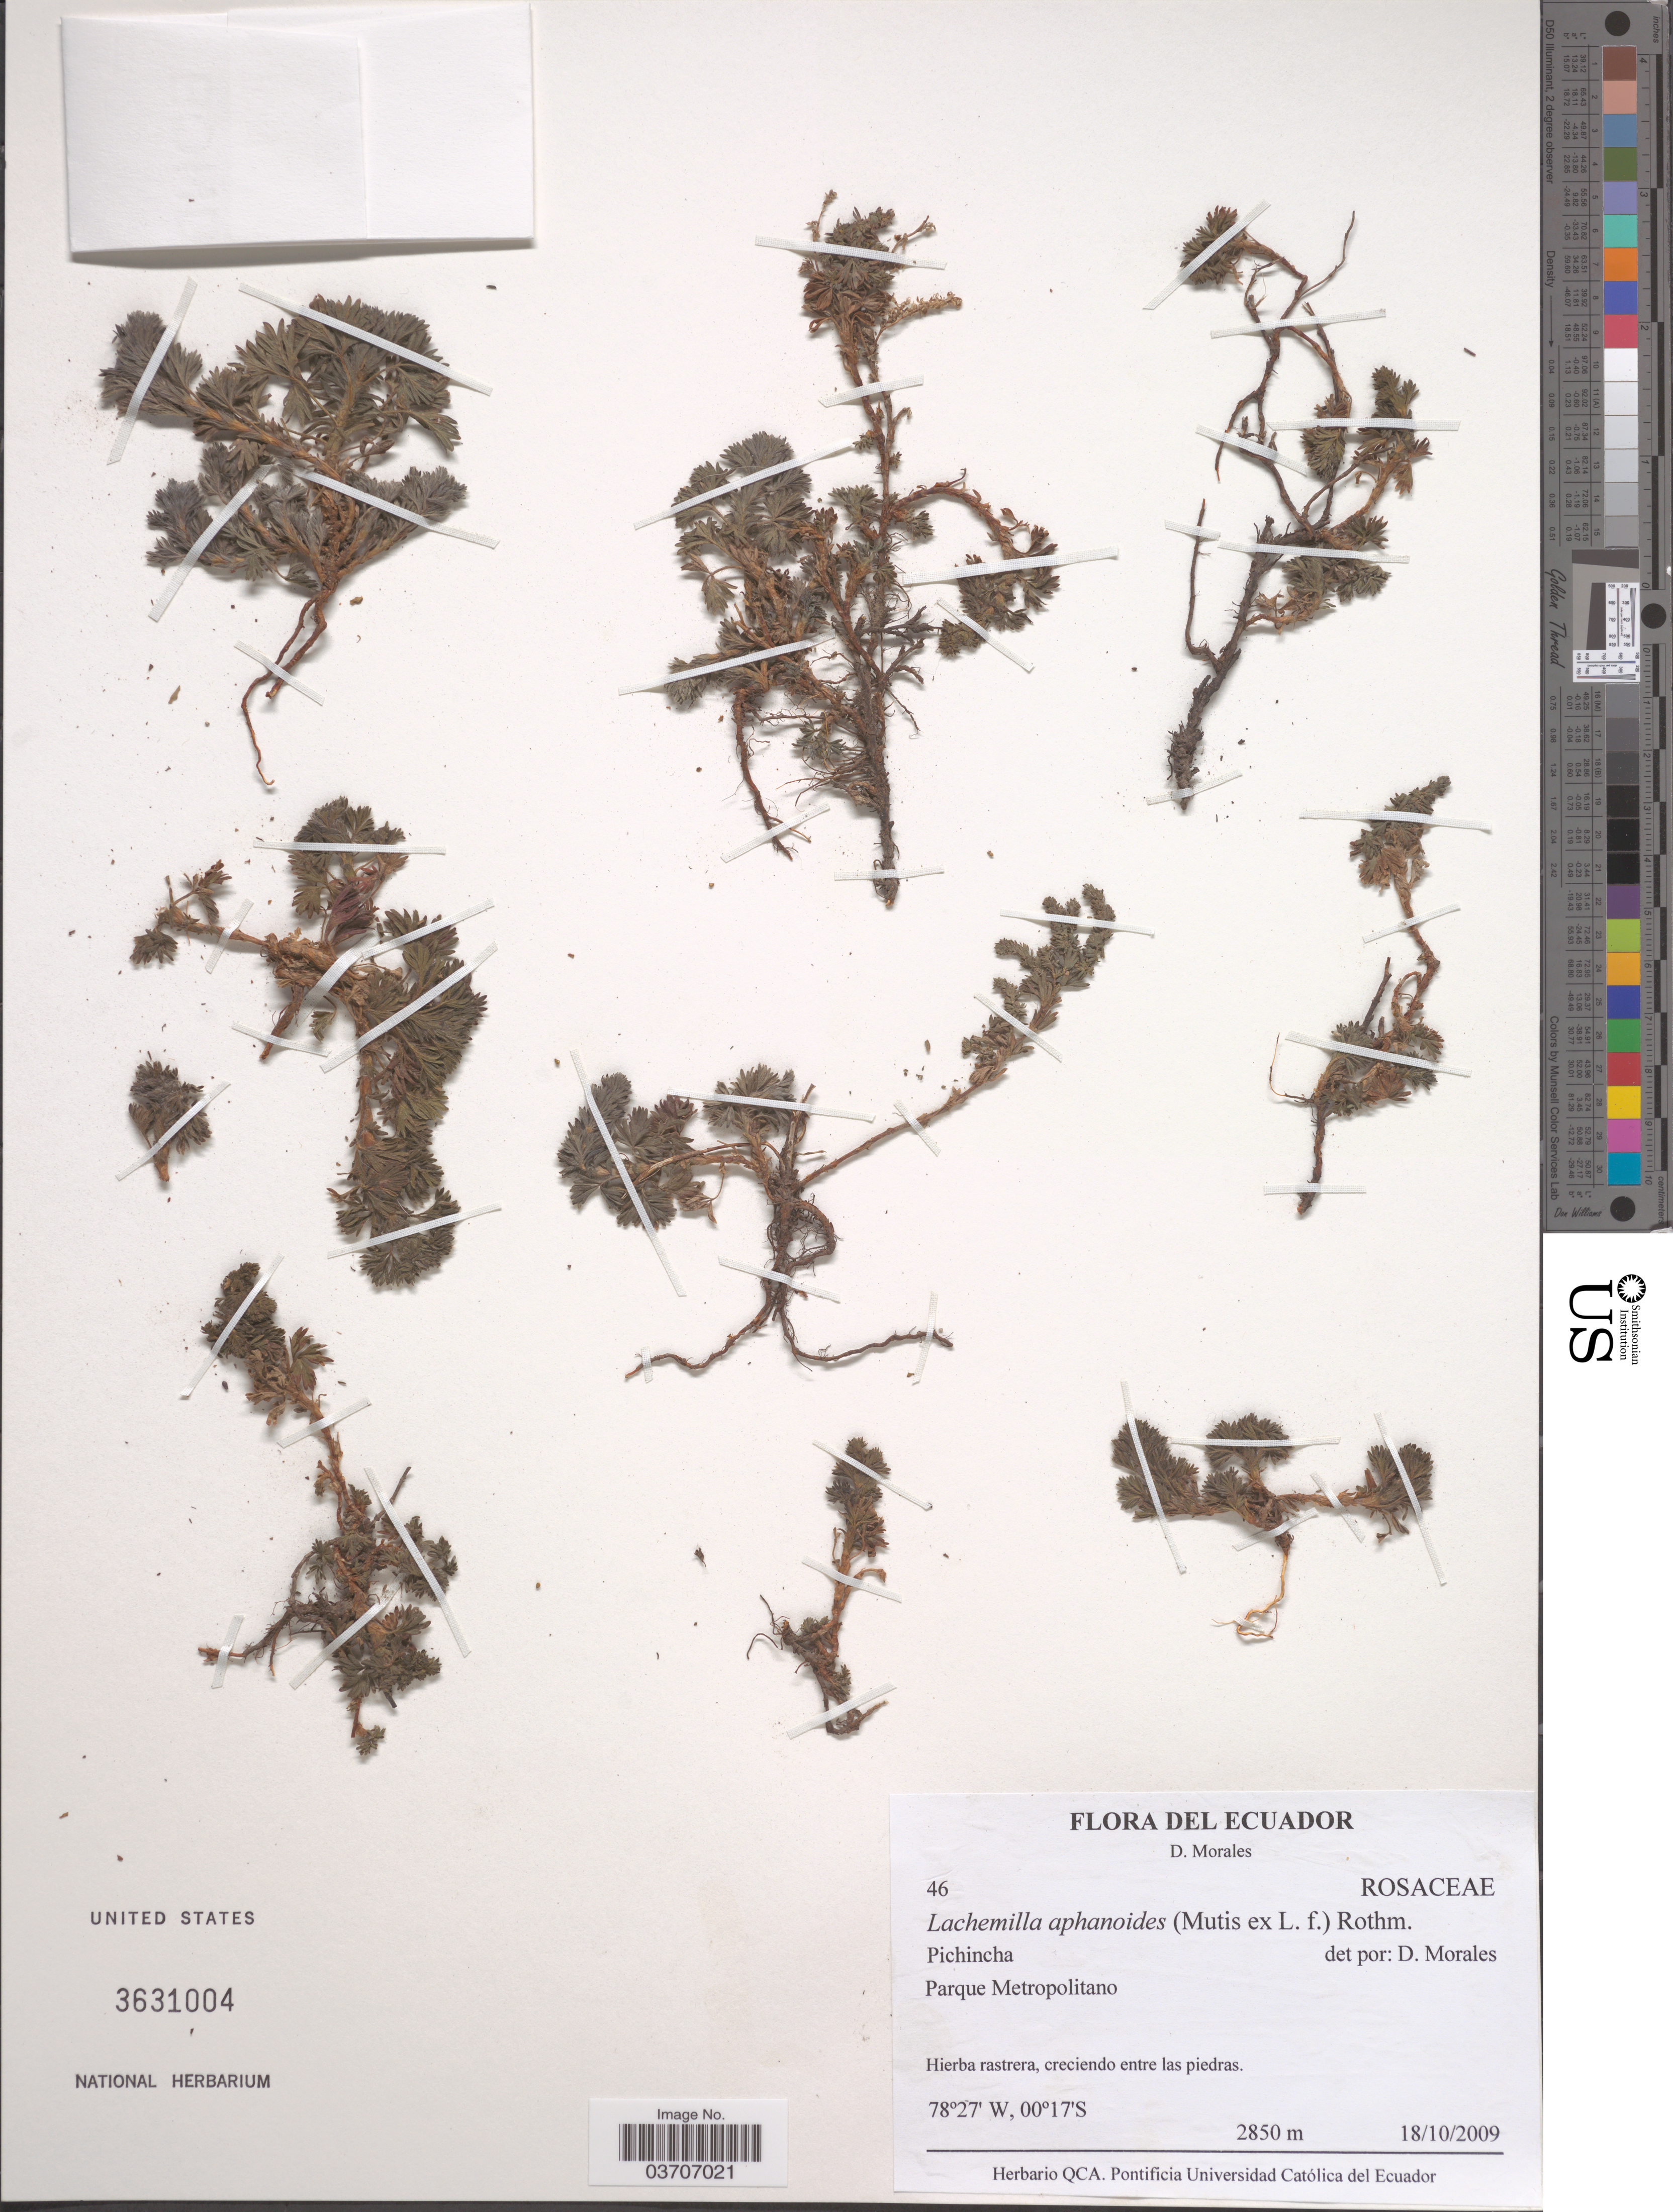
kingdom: Plantae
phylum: Tracheophyta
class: Magnoliopsida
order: Rosales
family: Rosaceae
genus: Lachemilla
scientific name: Lachemilla aphanoides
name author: (Mutis ex L. f.) Rothm.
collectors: D. Morales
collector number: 46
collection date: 2009-10-18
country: Ecuador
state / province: Pichincha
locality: Parque Metropolitano.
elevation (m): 2850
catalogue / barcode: US 3631004